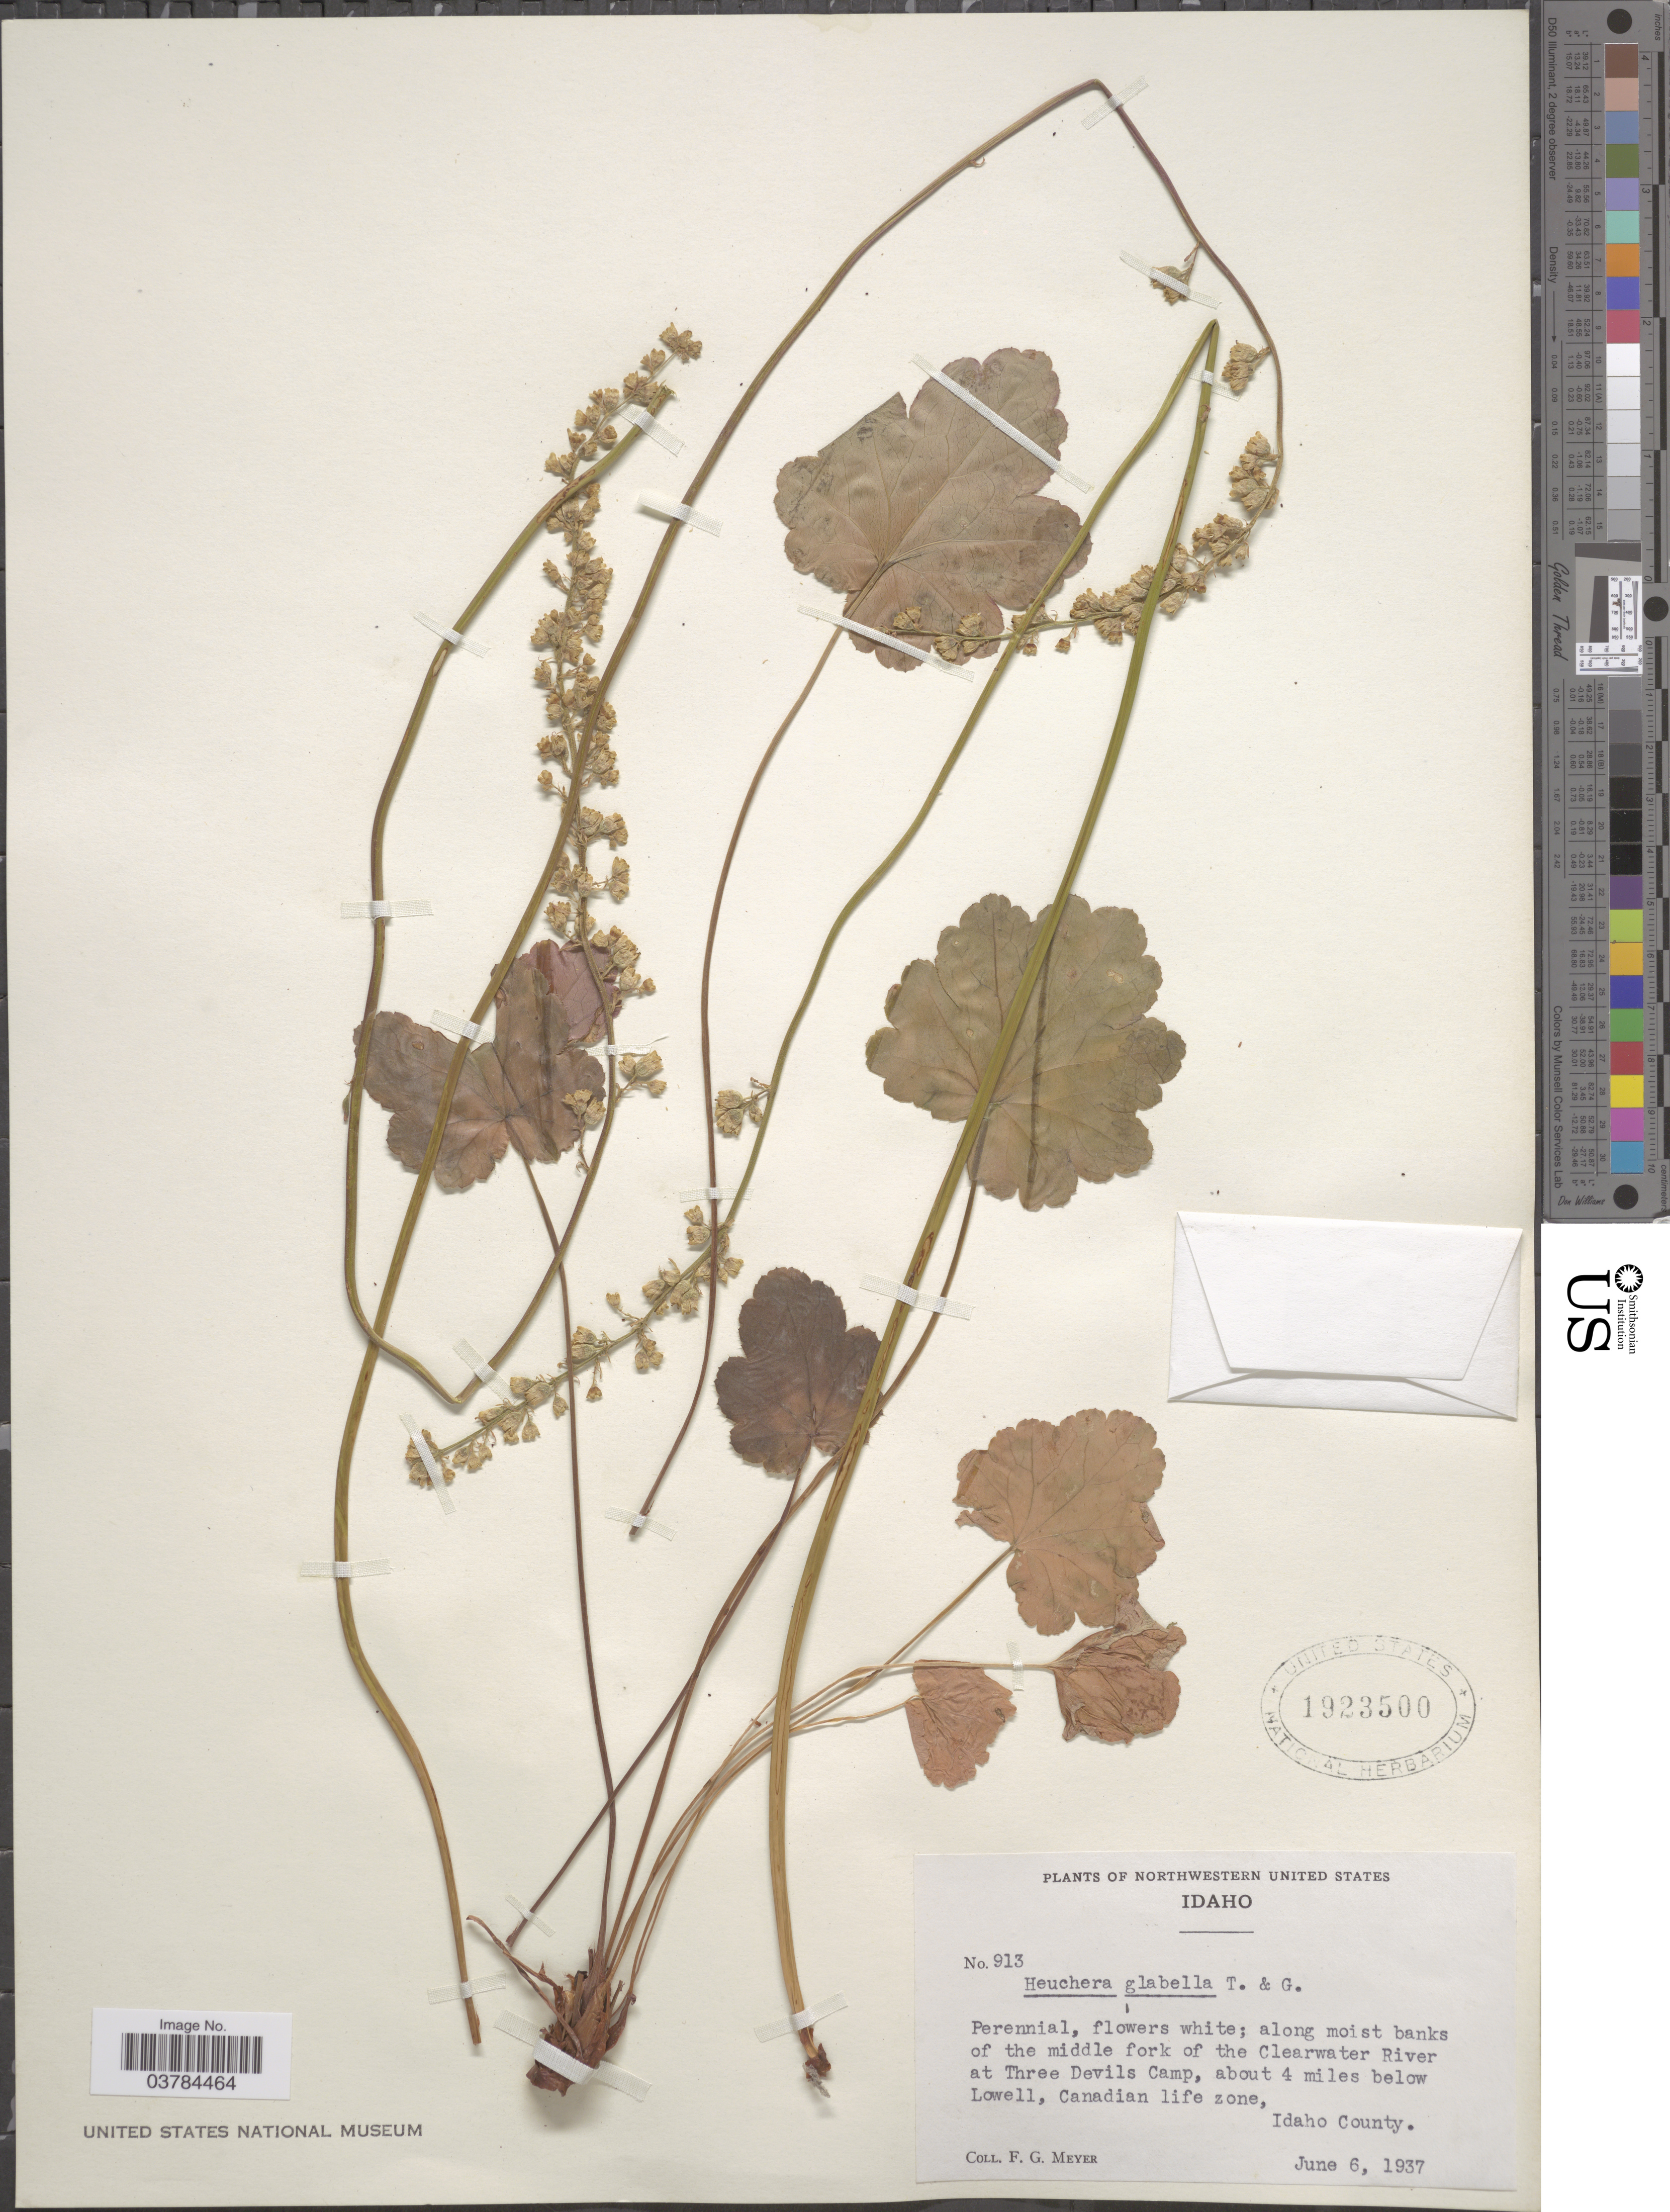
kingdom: Plantae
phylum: Tracheophyta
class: Magnoliopsida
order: Saxifragales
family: Saxifragaceae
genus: Heuchera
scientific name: Heuchera glabella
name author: Torr. & A. Gray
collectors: F. G. Meyer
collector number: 913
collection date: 1937-06-06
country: United States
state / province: Idaho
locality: Northwestern United States. Along moist banks of the middle fork of the Clearwater River at Three Devils Camp, about 4 miles below Lowell, Canadian life zone, Idaho County.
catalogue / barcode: US 1923500